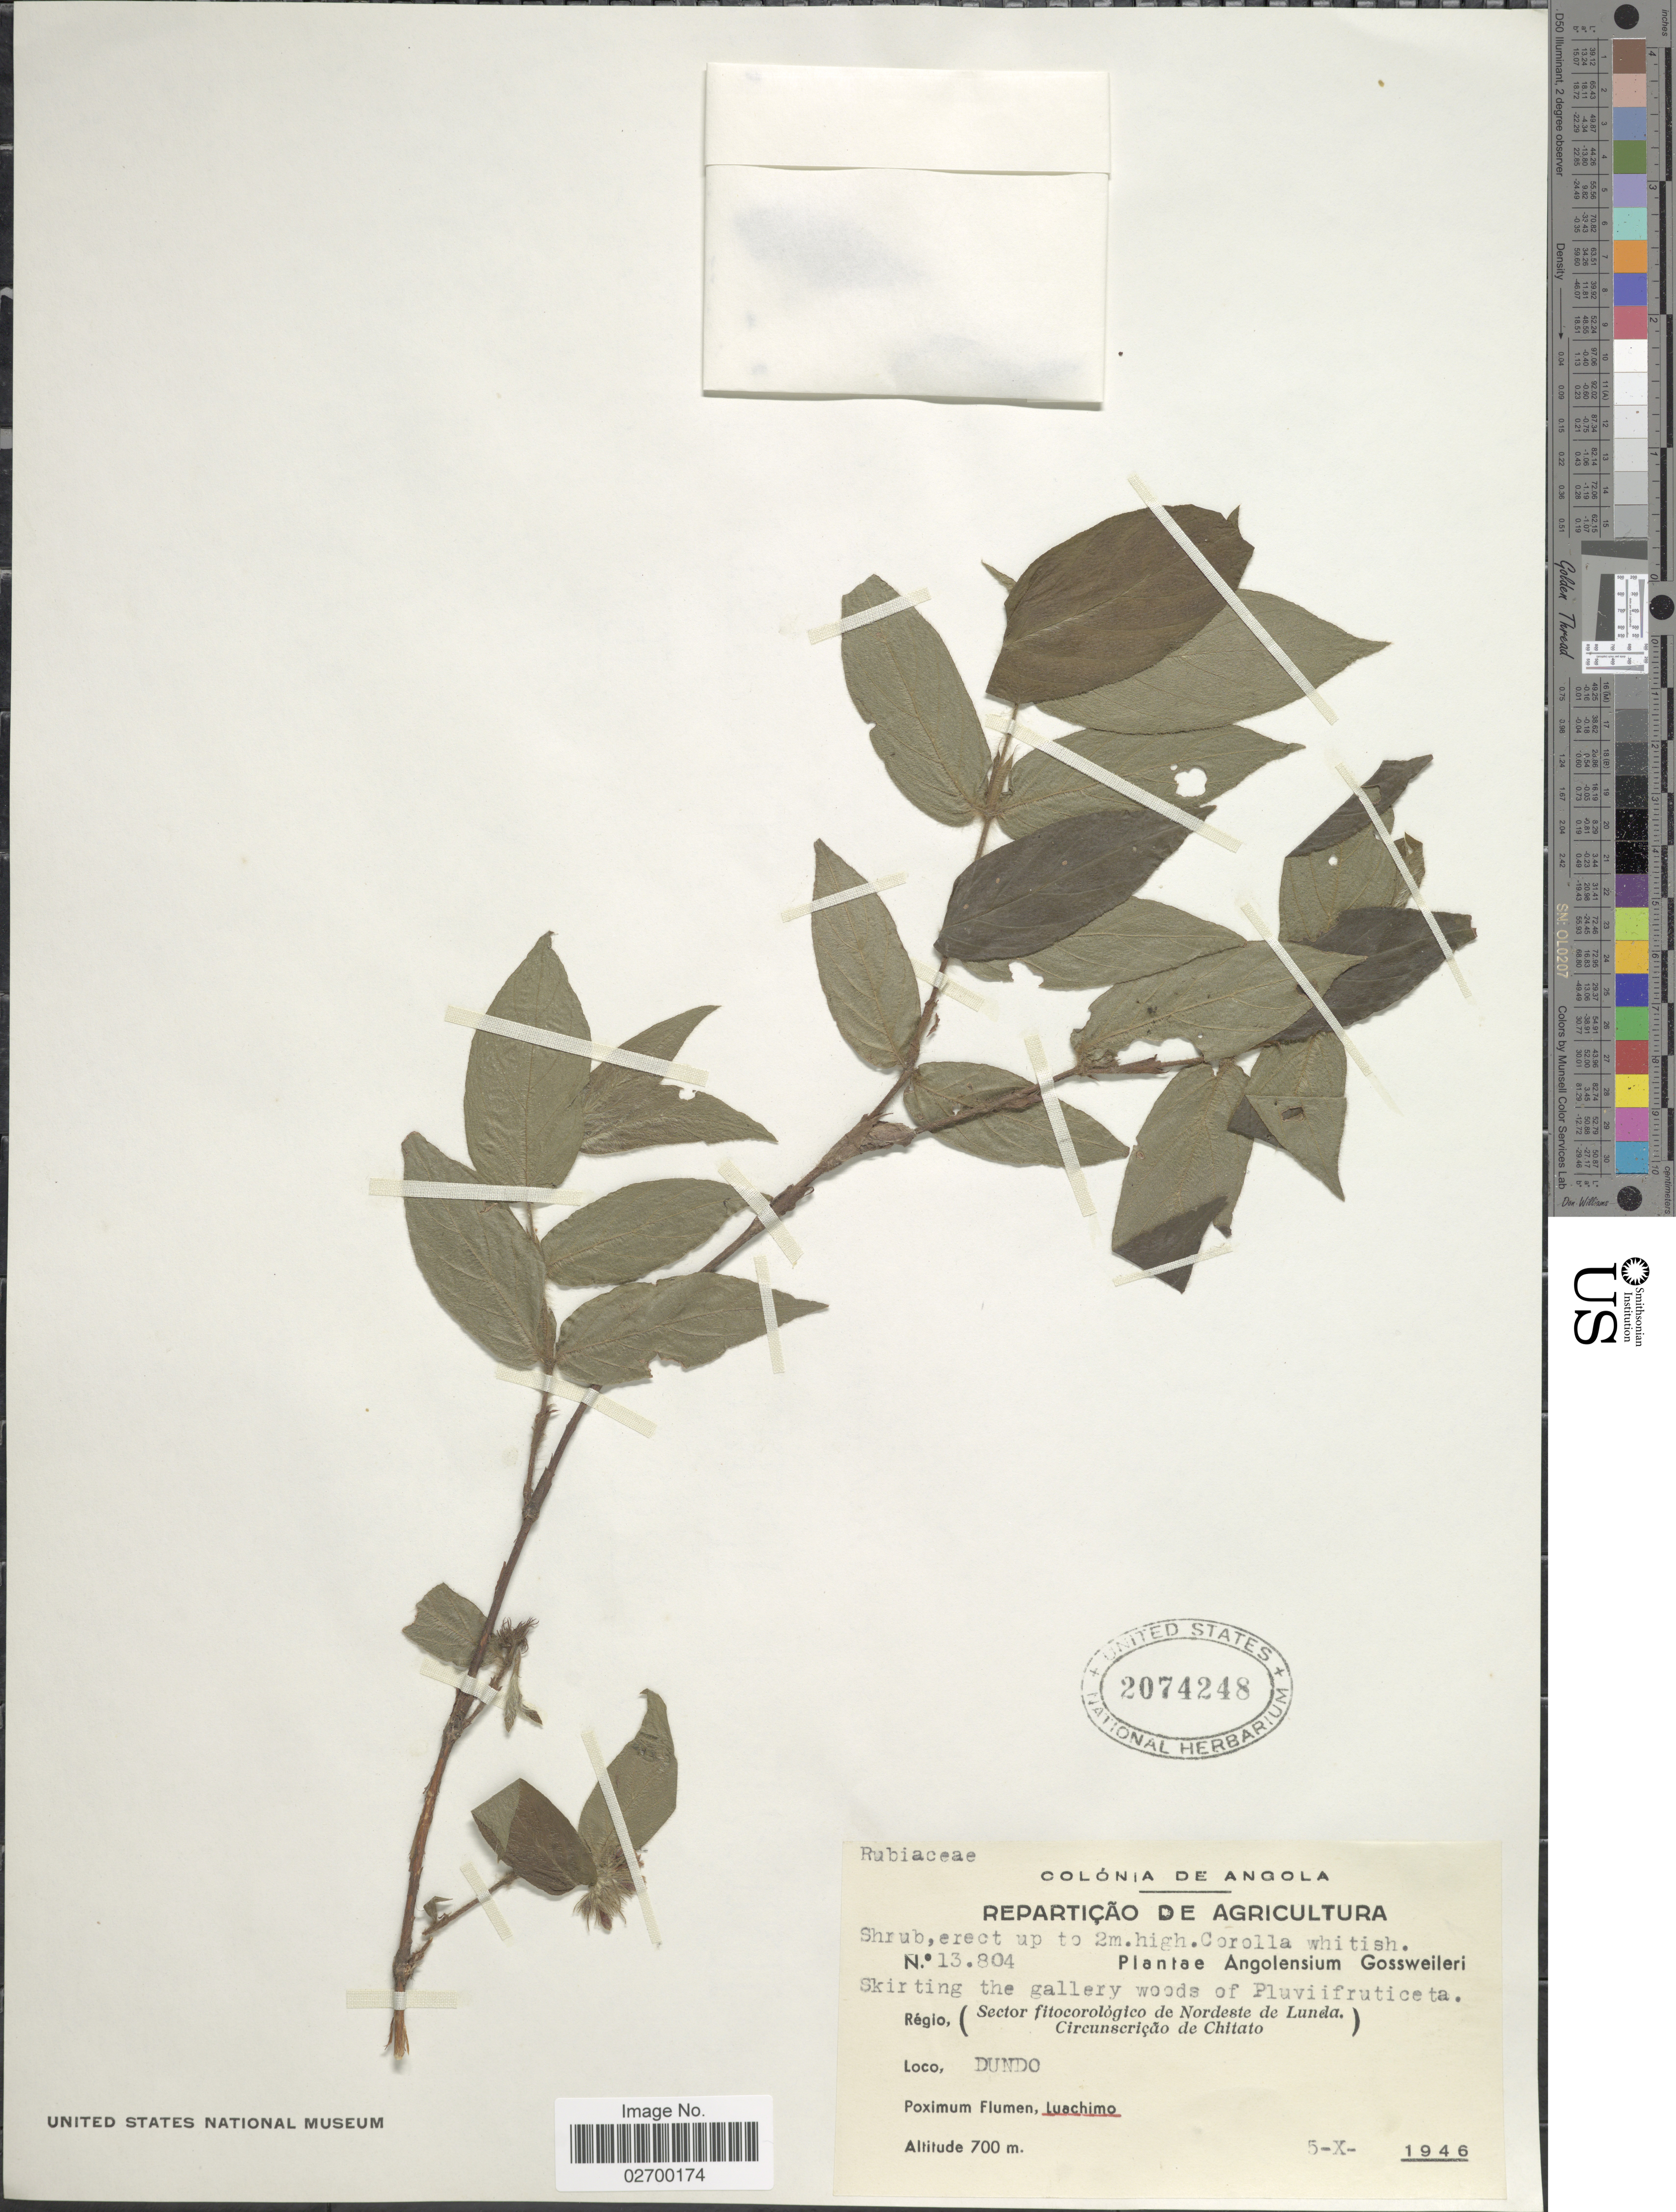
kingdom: Plantae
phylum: Tracheophyta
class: Magnoliopsida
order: Gentianales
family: Rubiaceae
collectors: -. Gossweiler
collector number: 13804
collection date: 1946-10-05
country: Angola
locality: Regio Sector fitocorologico de Nordeste de Lunda Circunsericae de Chitato. Dundo. Luachimo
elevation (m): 700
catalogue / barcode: US 2074248